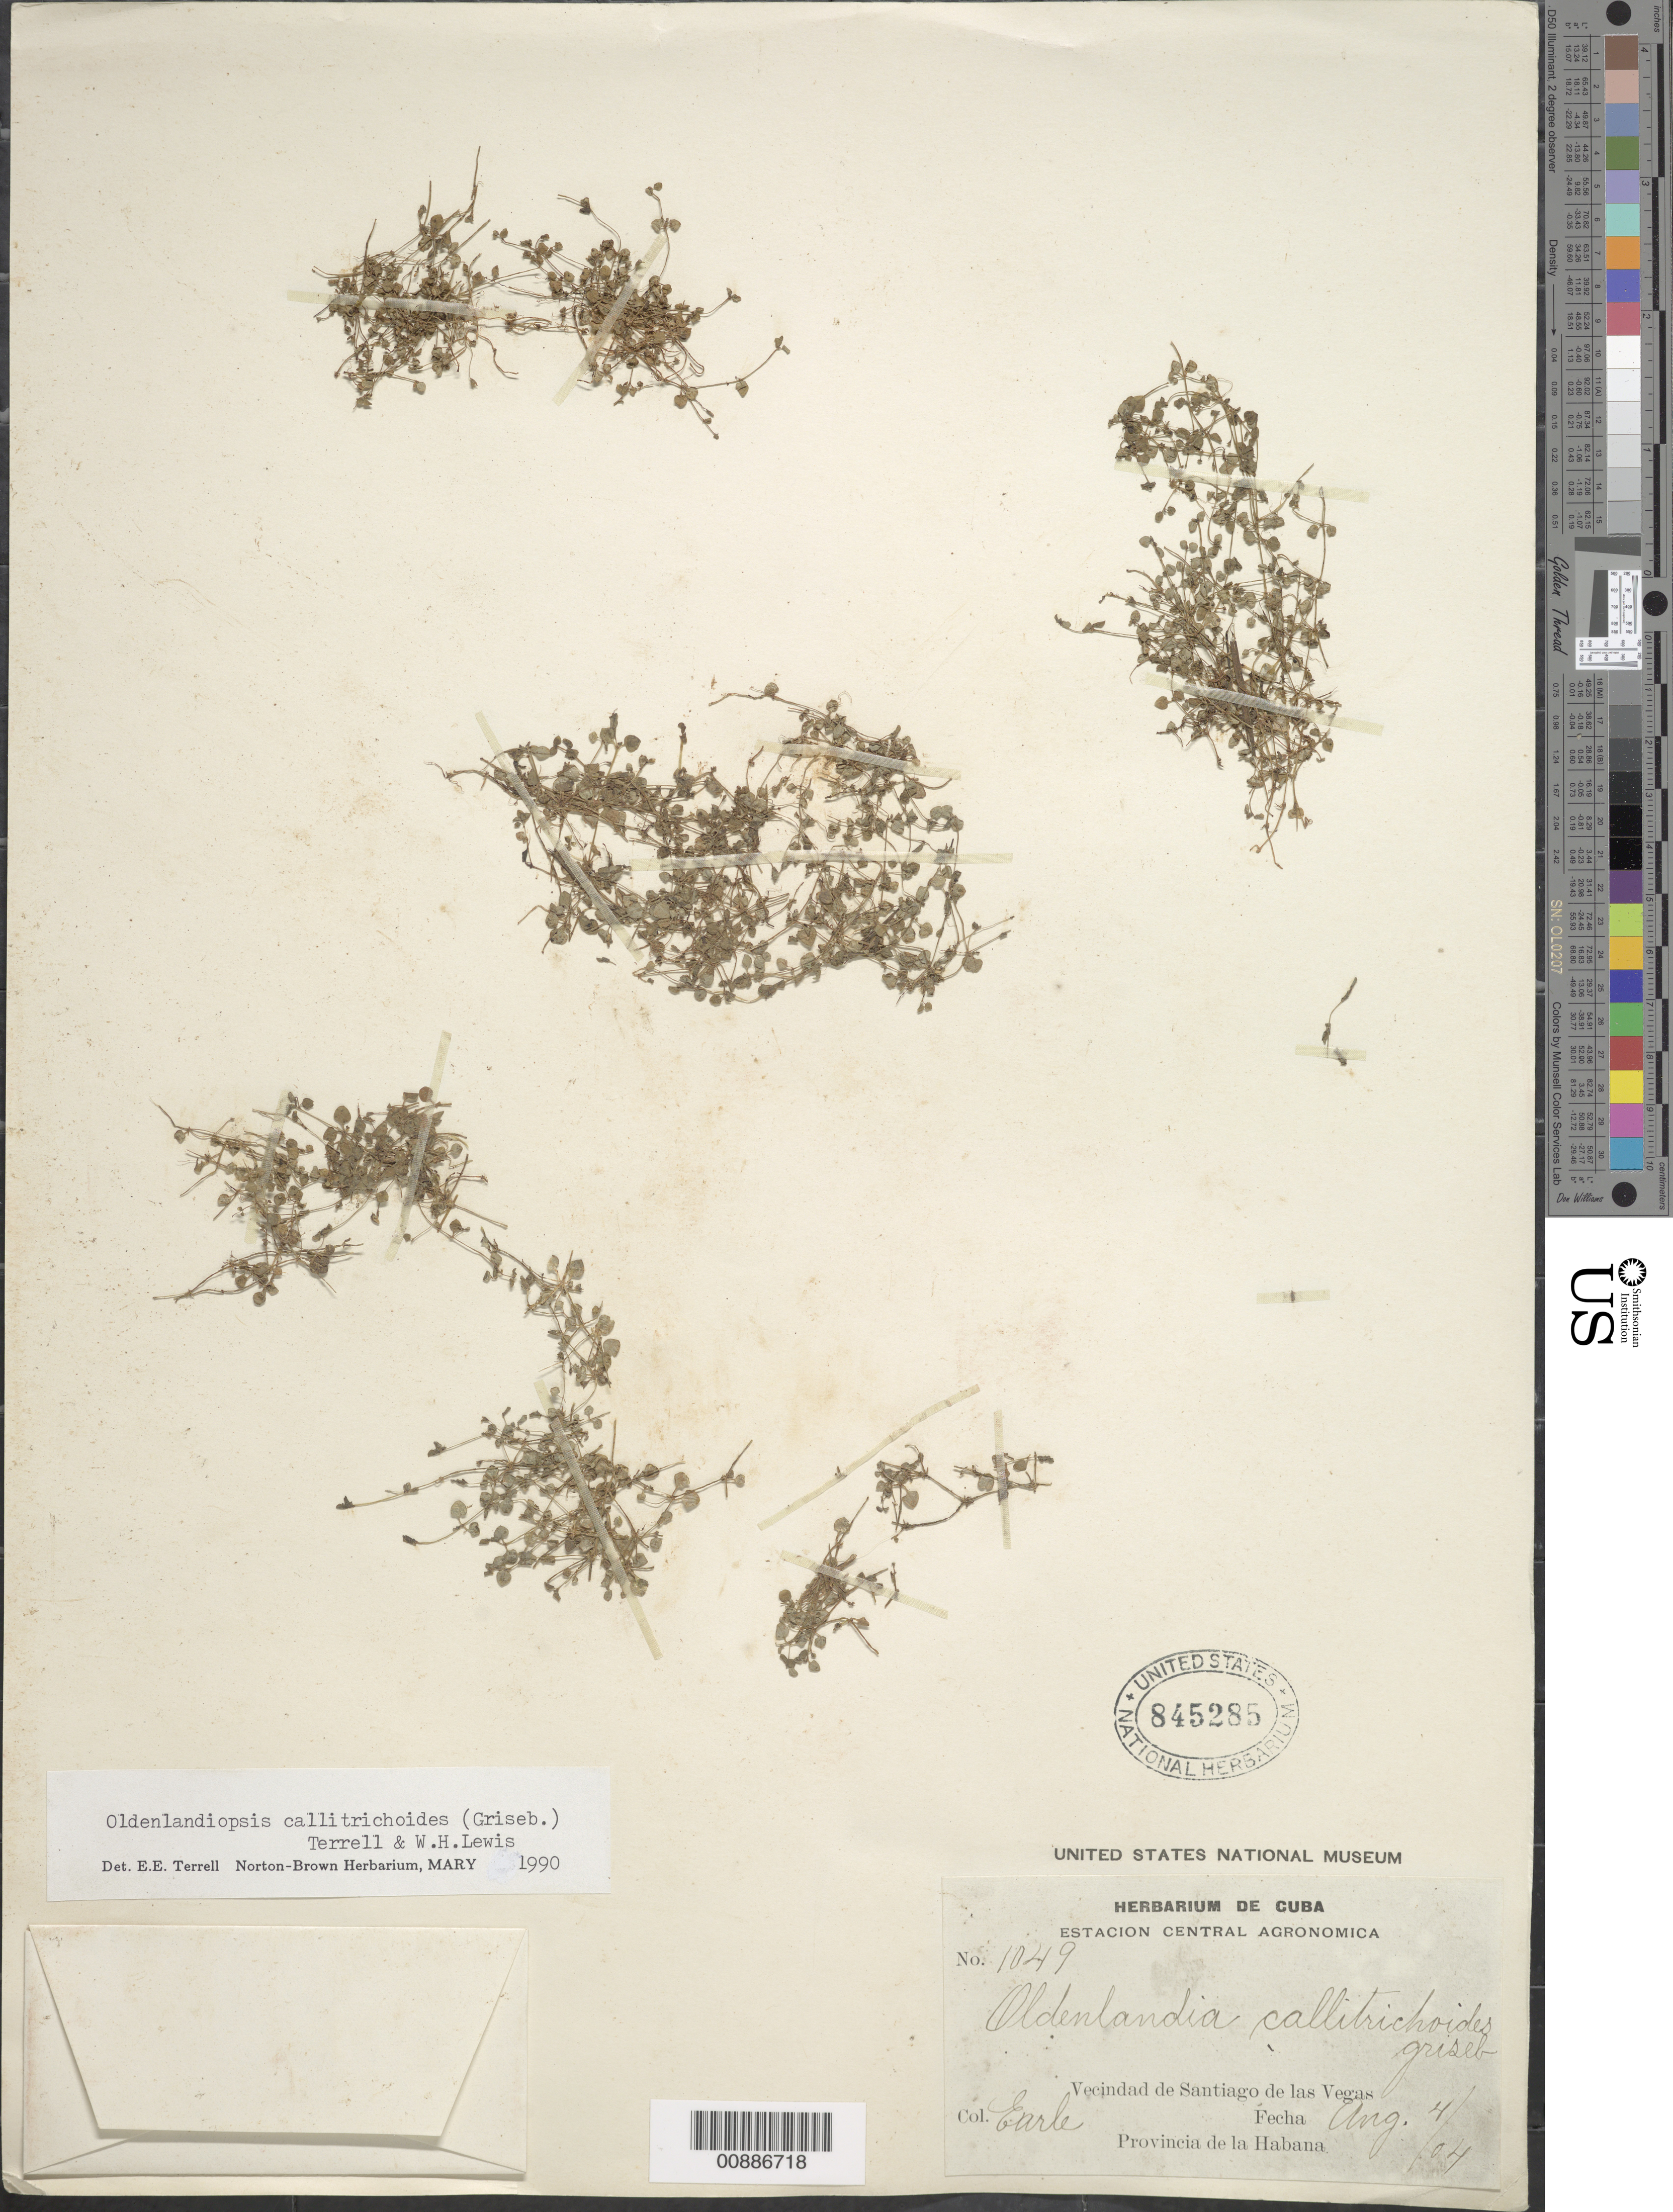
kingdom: Plantae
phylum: Tracheophyta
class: Magnoliopsida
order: Gentianales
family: Rubiaceae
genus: Oldenlandiopsis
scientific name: Oldenlandiopsis callitrichoides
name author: (Griseb.) Terrell & W.H. Lewis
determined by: Terrell, E. E.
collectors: -. Earle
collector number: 1049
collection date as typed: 04 Aug 1904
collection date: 1904-08-04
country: Cuba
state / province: La Habana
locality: Vecindad de Santiago de las Vegas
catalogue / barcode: US 845285